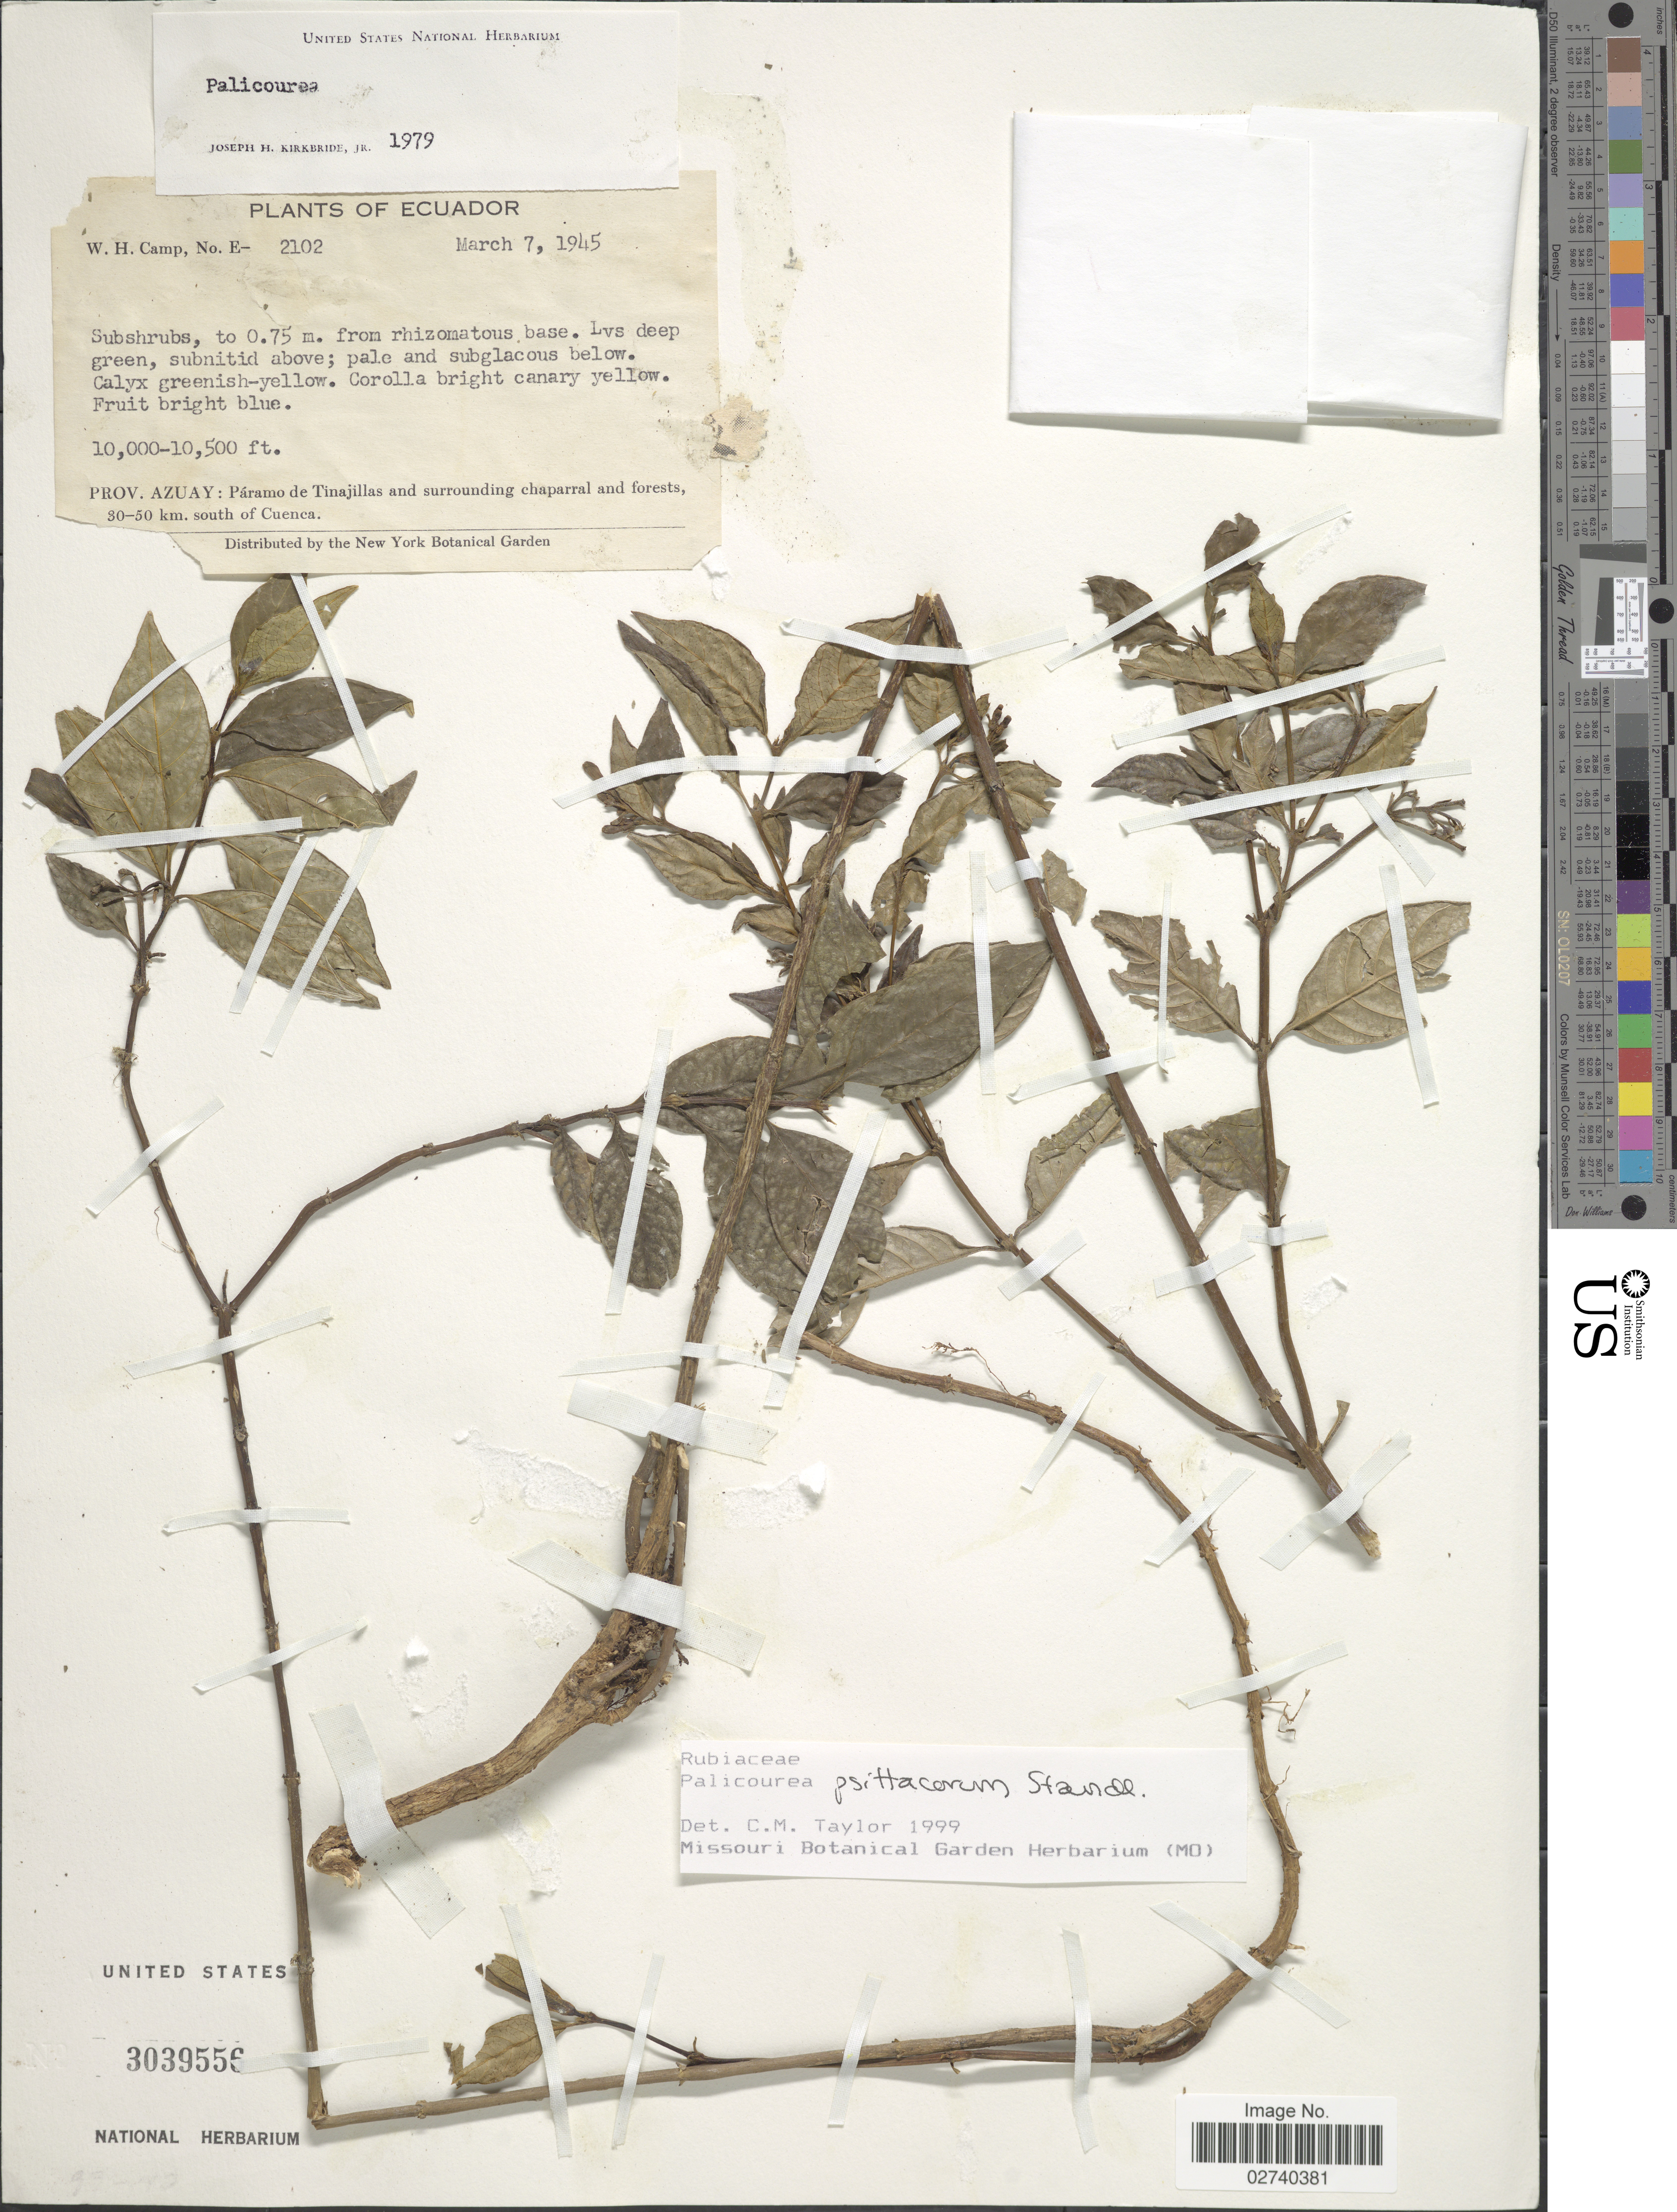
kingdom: Plantae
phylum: Tracheophyta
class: Magnoliopsida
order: Gentianales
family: Rubiaceae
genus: Palicourea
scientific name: Palicourea psittacorum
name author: Standl.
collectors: W. H. Camp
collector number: E-2102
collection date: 1945-03-07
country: Ecuador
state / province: Azuay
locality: Páramo de Tinajillas and surrounding chaparral and forests, 30-50 km. south of Cuenca.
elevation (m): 3048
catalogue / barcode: US 3039556